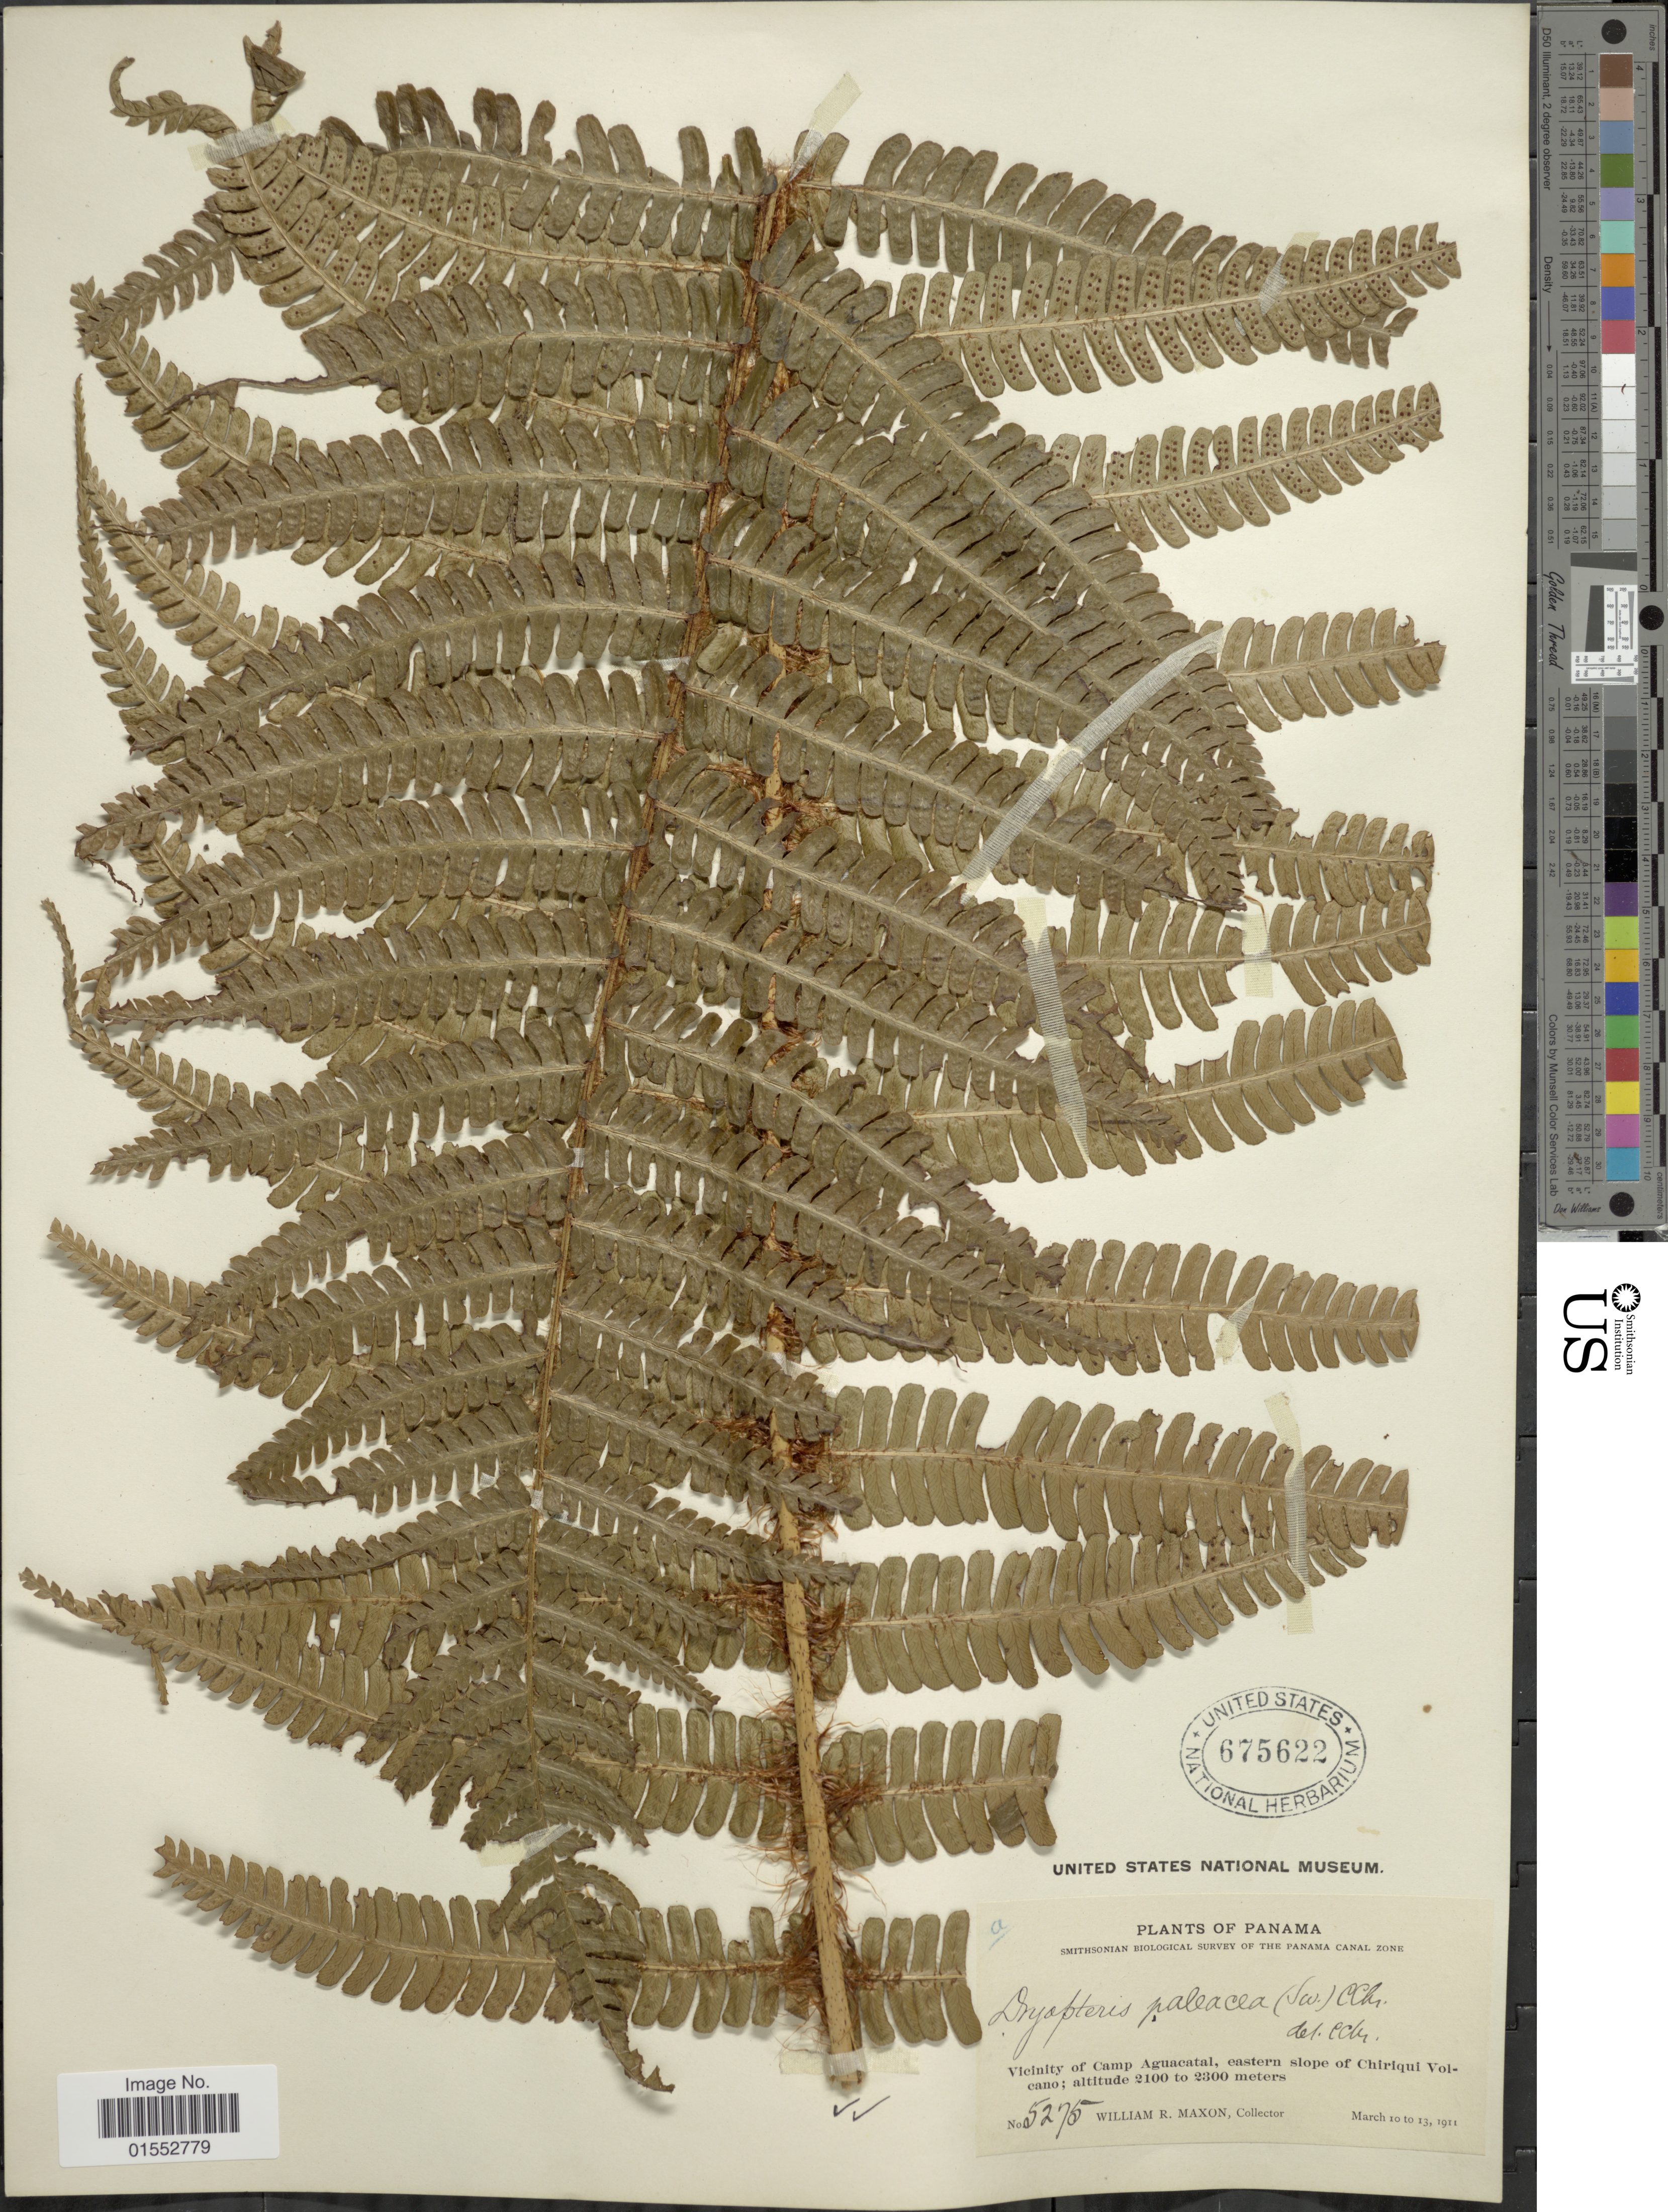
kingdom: Plantae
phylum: Tracheophyta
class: Polypodiopsida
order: Polypodiales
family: Dryopteridaceae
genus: Dryopteris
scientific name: Dryopteris wallichiana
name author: (Spreng.) Hyl.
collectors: W. R. Maxon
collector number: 5275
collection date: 1911-03-10/1911-03-13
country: Panama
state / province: Chiriqui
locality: Vicinity of Camp Aguacatal, eastern slope of Chiriqui Volcano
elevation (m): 2100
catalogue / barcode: US 675622